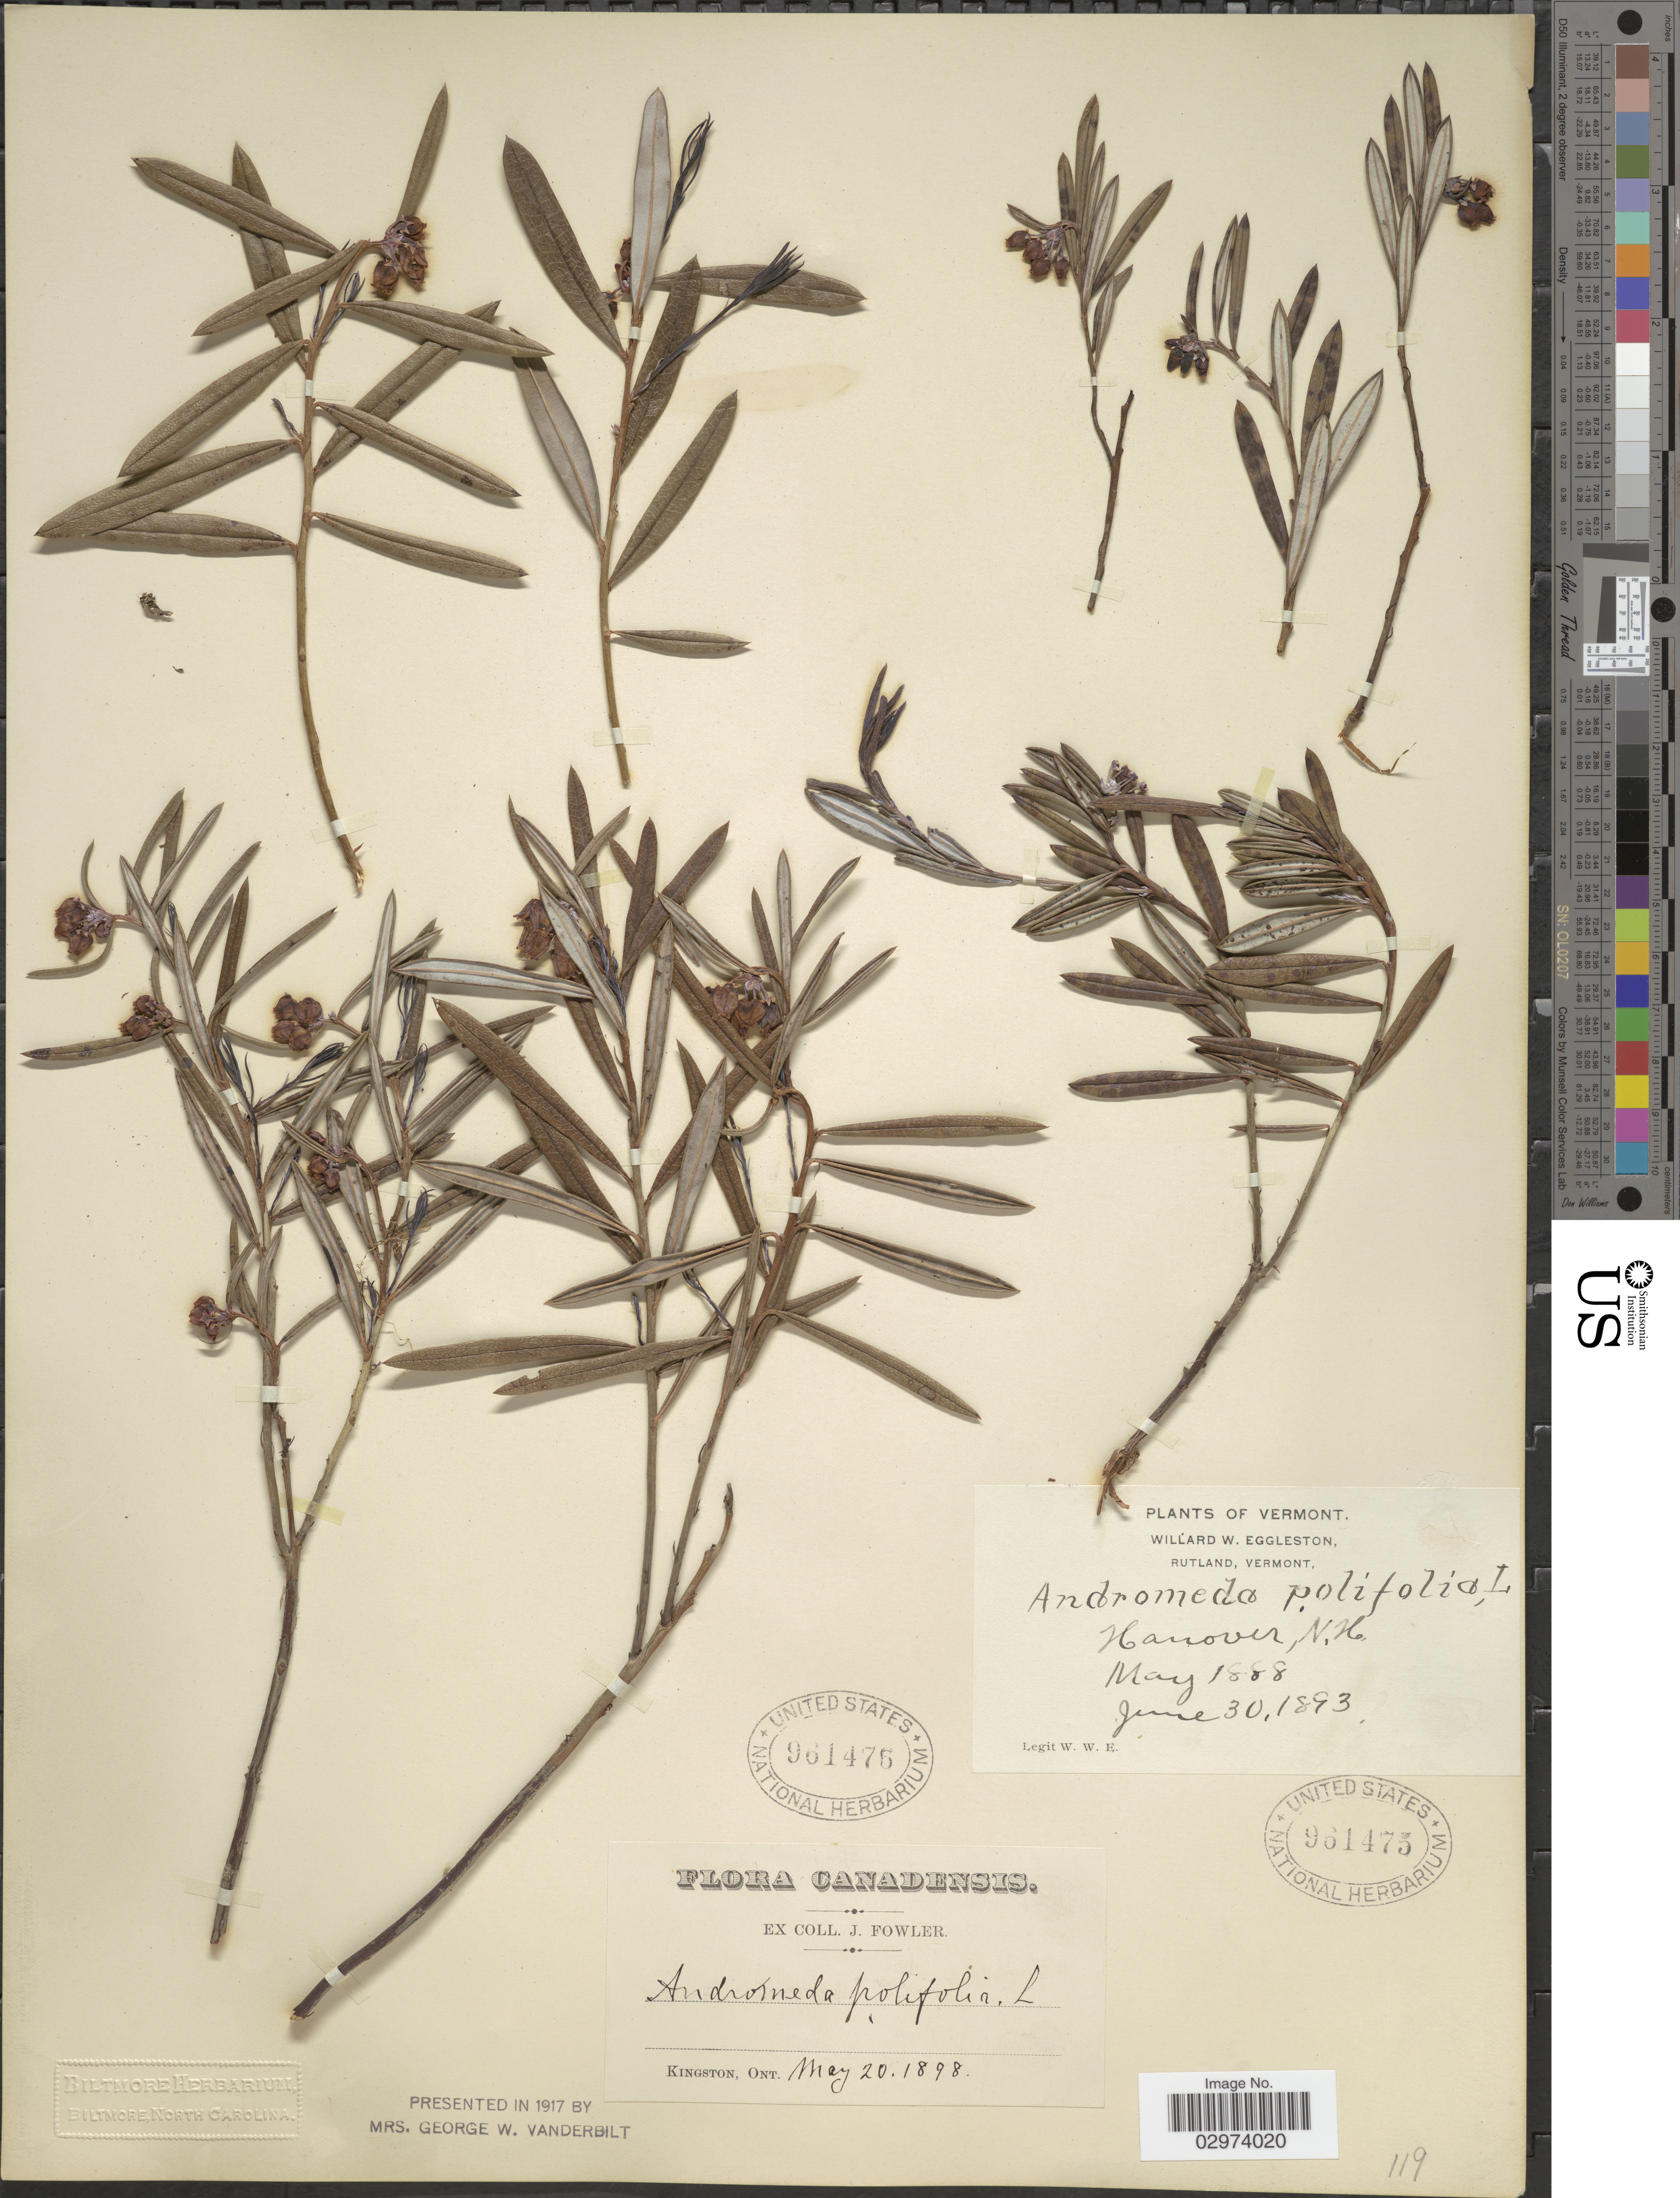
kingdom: Plantae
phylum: Tracheophyta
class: Magnoliopsida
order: Ericales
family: Ericaceae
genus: Andromeda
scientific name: Andromeda polifolia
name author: L.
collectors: W. W. Eggleston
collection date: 1888-05/1893-06-30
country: United States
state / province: Vermont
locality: Hanover, NH.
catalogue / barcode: US 961475